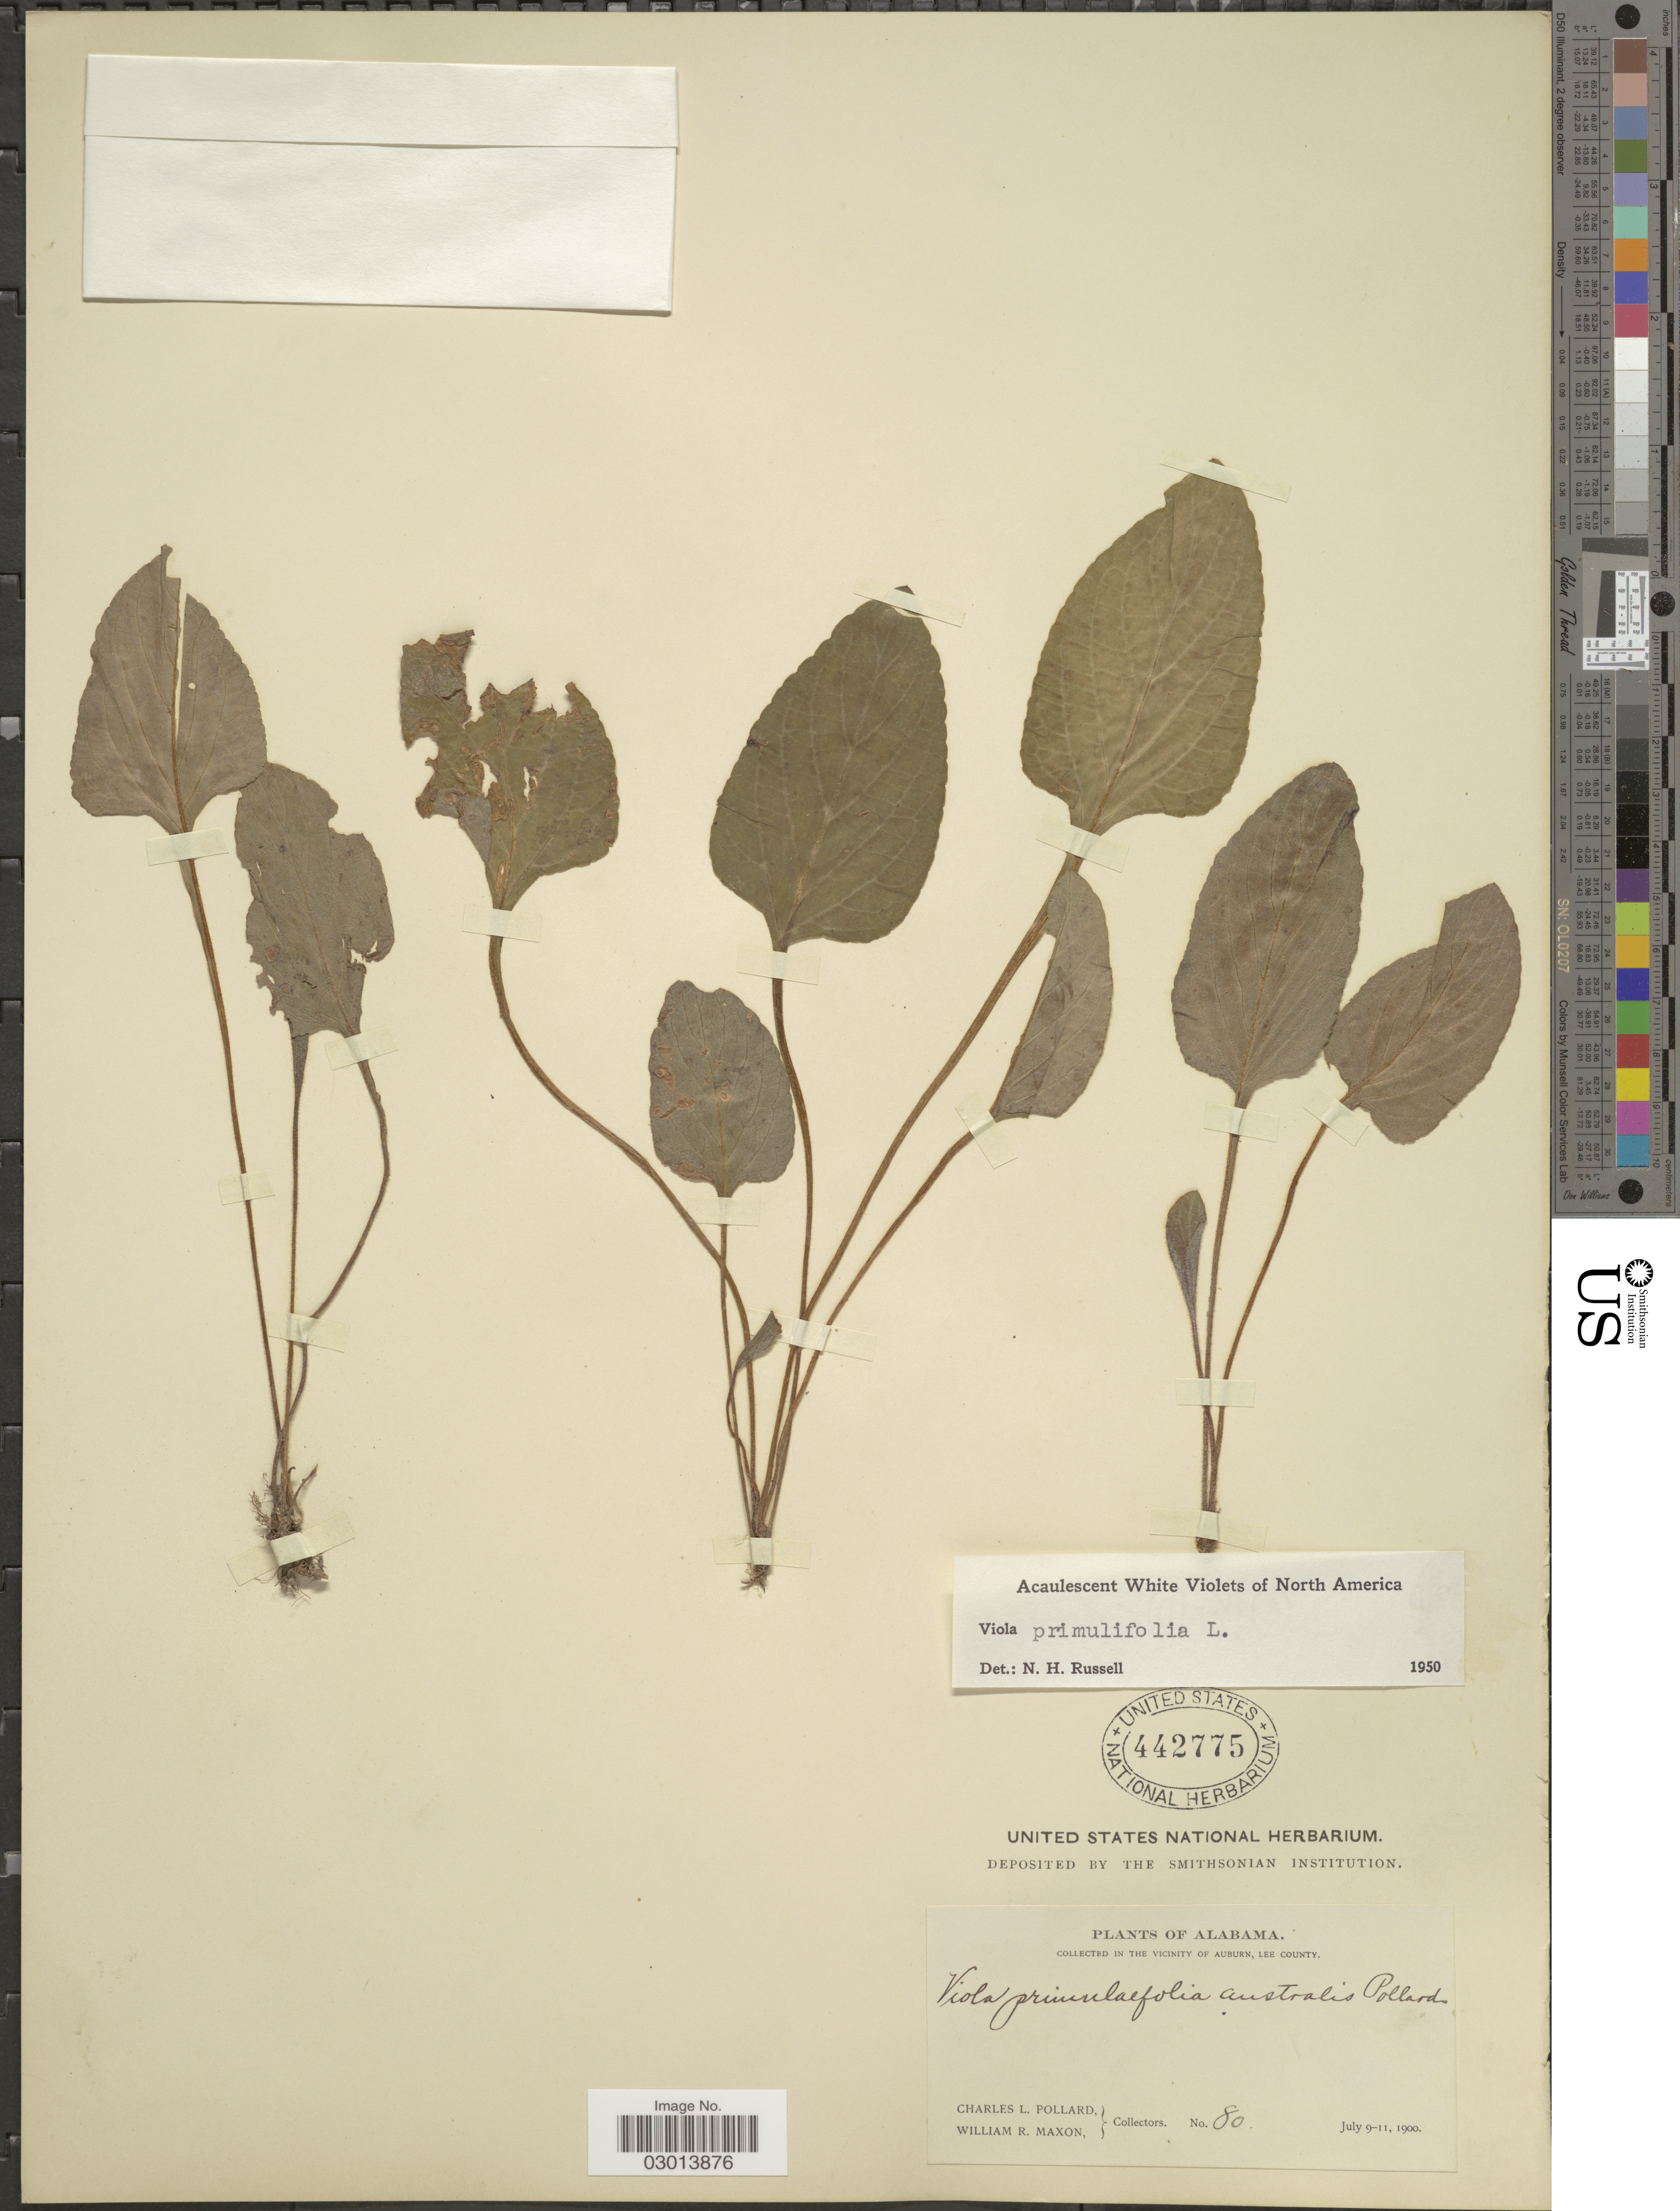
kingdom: Plantae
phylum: Tracheophyta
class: Magnoliopsida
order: Malpighiales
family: Violaceae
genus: Viola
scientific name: Viola primulifolia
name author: L.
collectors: C. L. Pollard & W. R. Maxon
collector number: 80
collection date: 1900-07-09/1900-07-11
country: United States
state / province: Alabama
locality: In the vicinity of Auburn, Lee County.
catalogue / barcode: US 442775